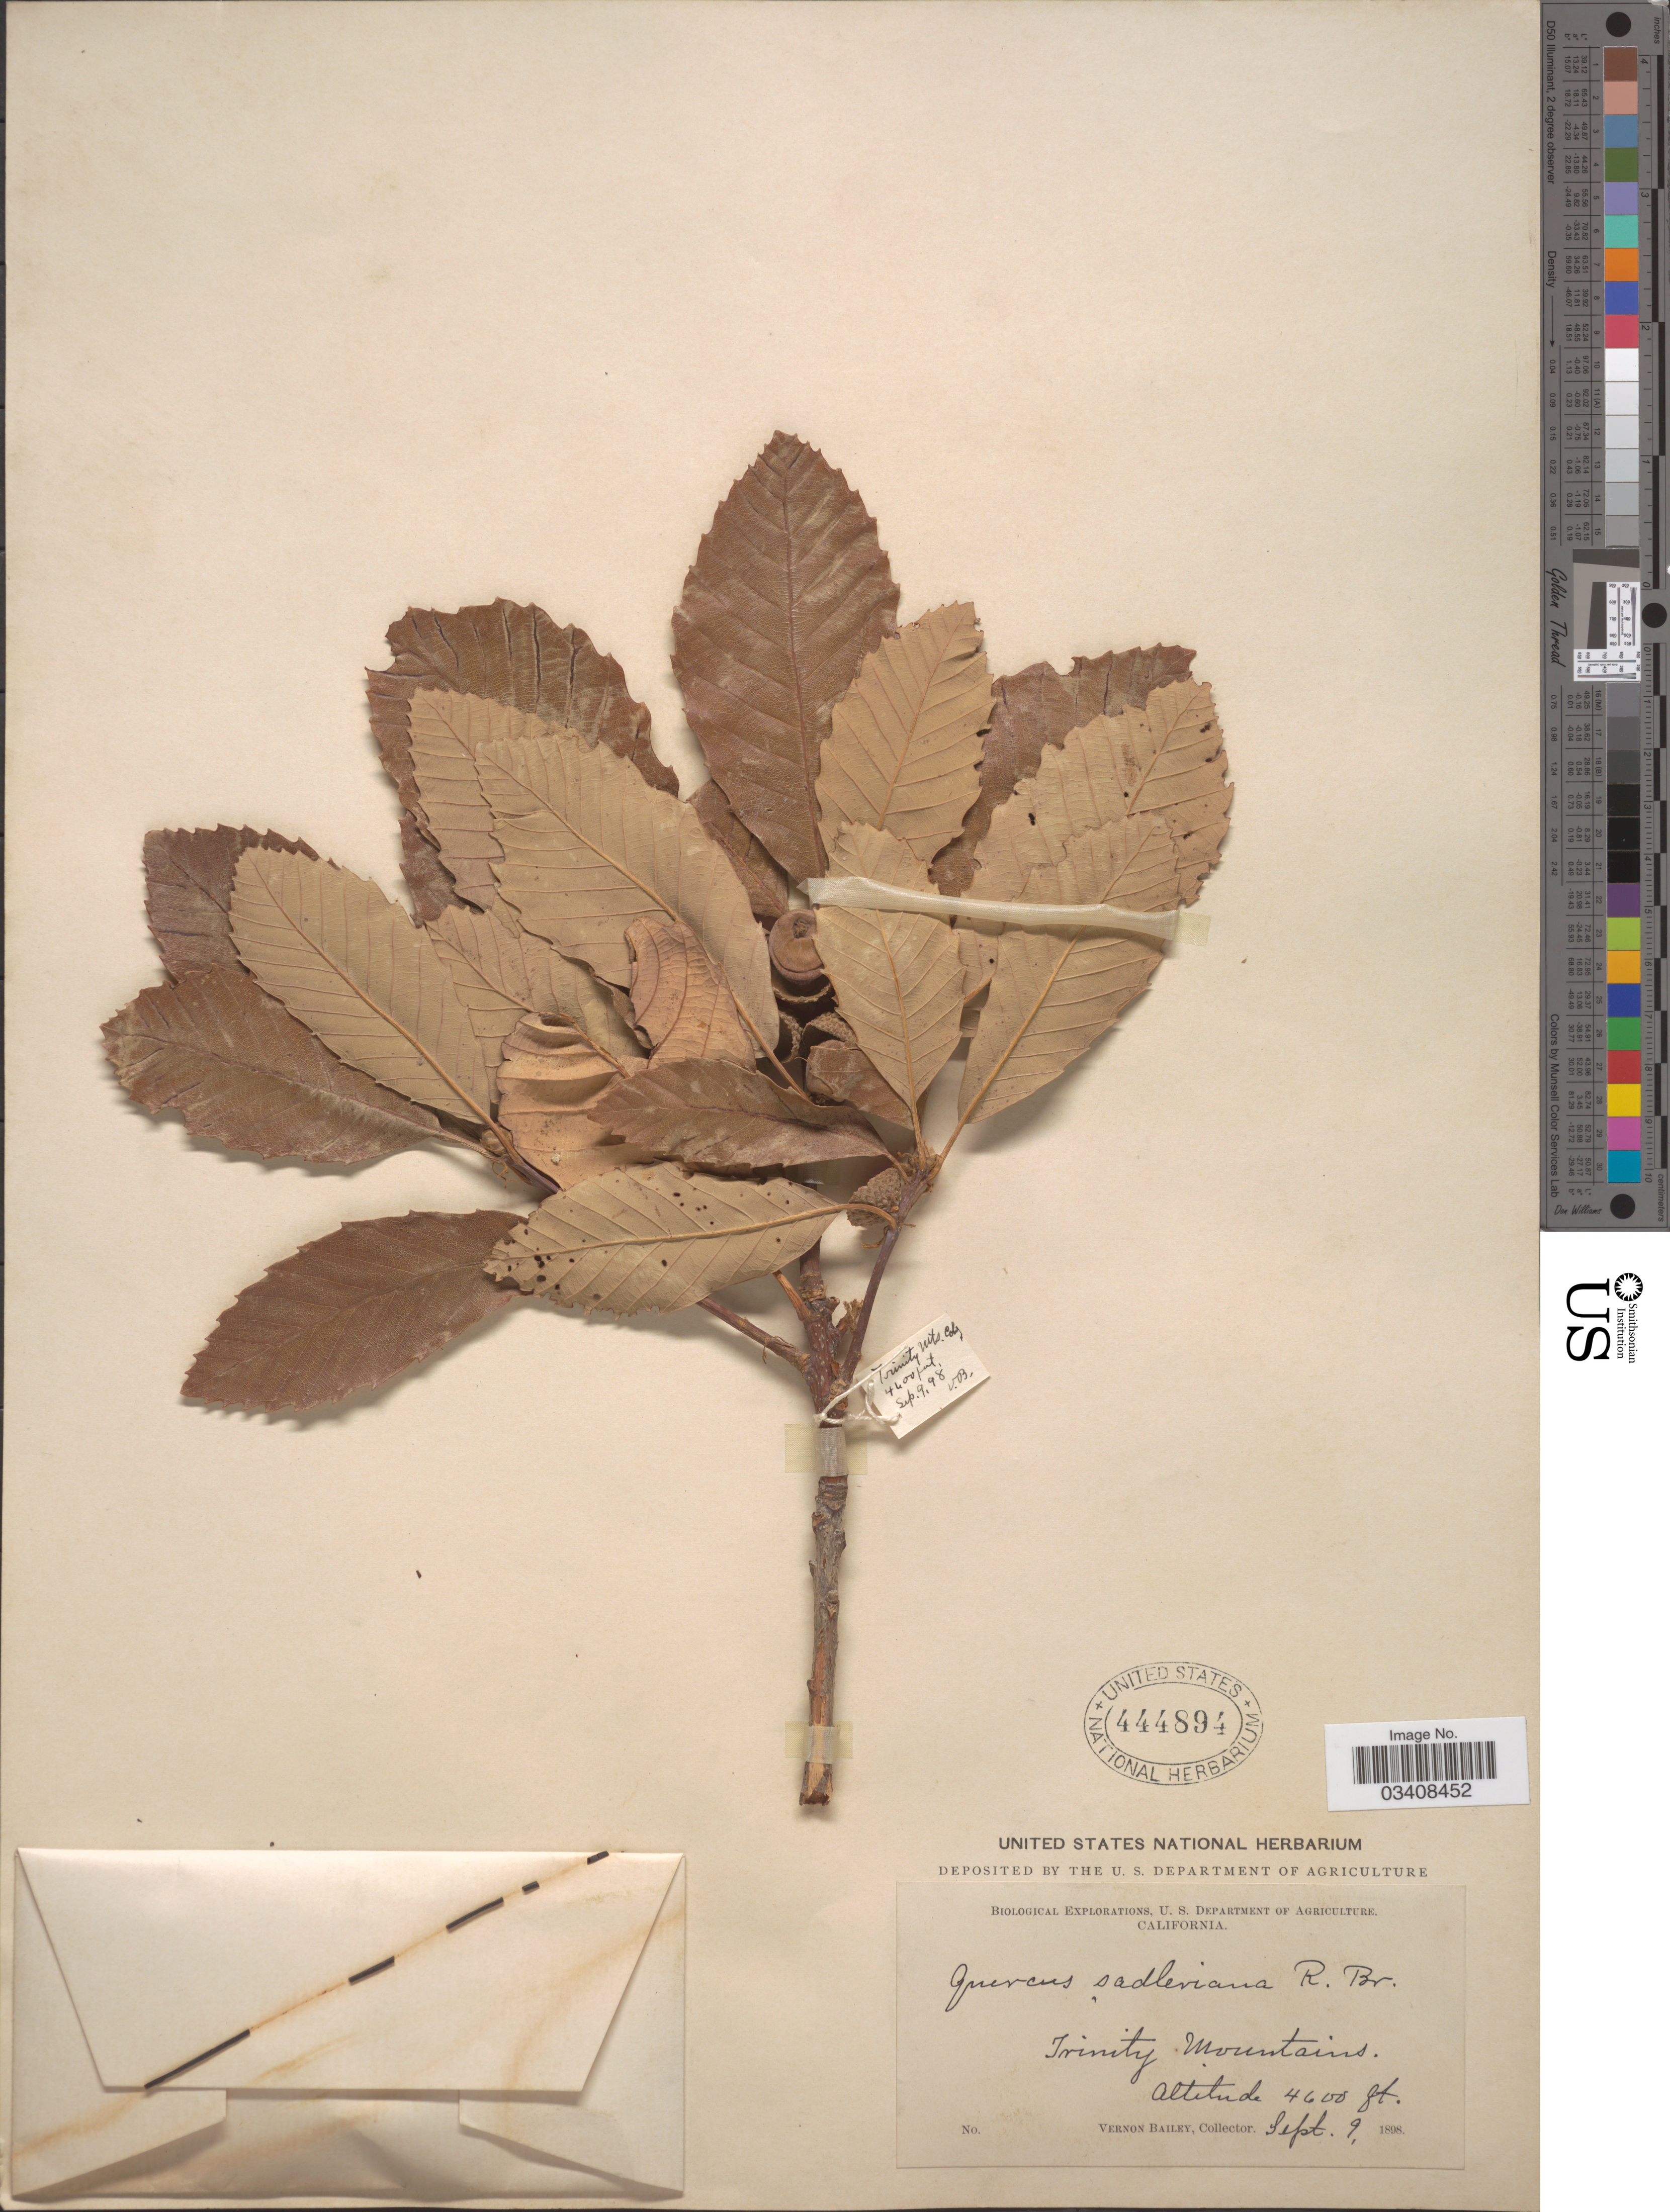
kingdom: Plantae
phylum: Tracheophyta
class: Magnoliopsida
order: Fagales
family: Fagaceae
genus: Quercus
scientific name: Quercus sadleriana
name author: R. Br.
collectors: V. O. Bailey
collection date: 1898-09-09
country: United States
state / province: California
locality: Trinity Mountains.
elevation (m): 1402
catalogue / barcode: US 444894